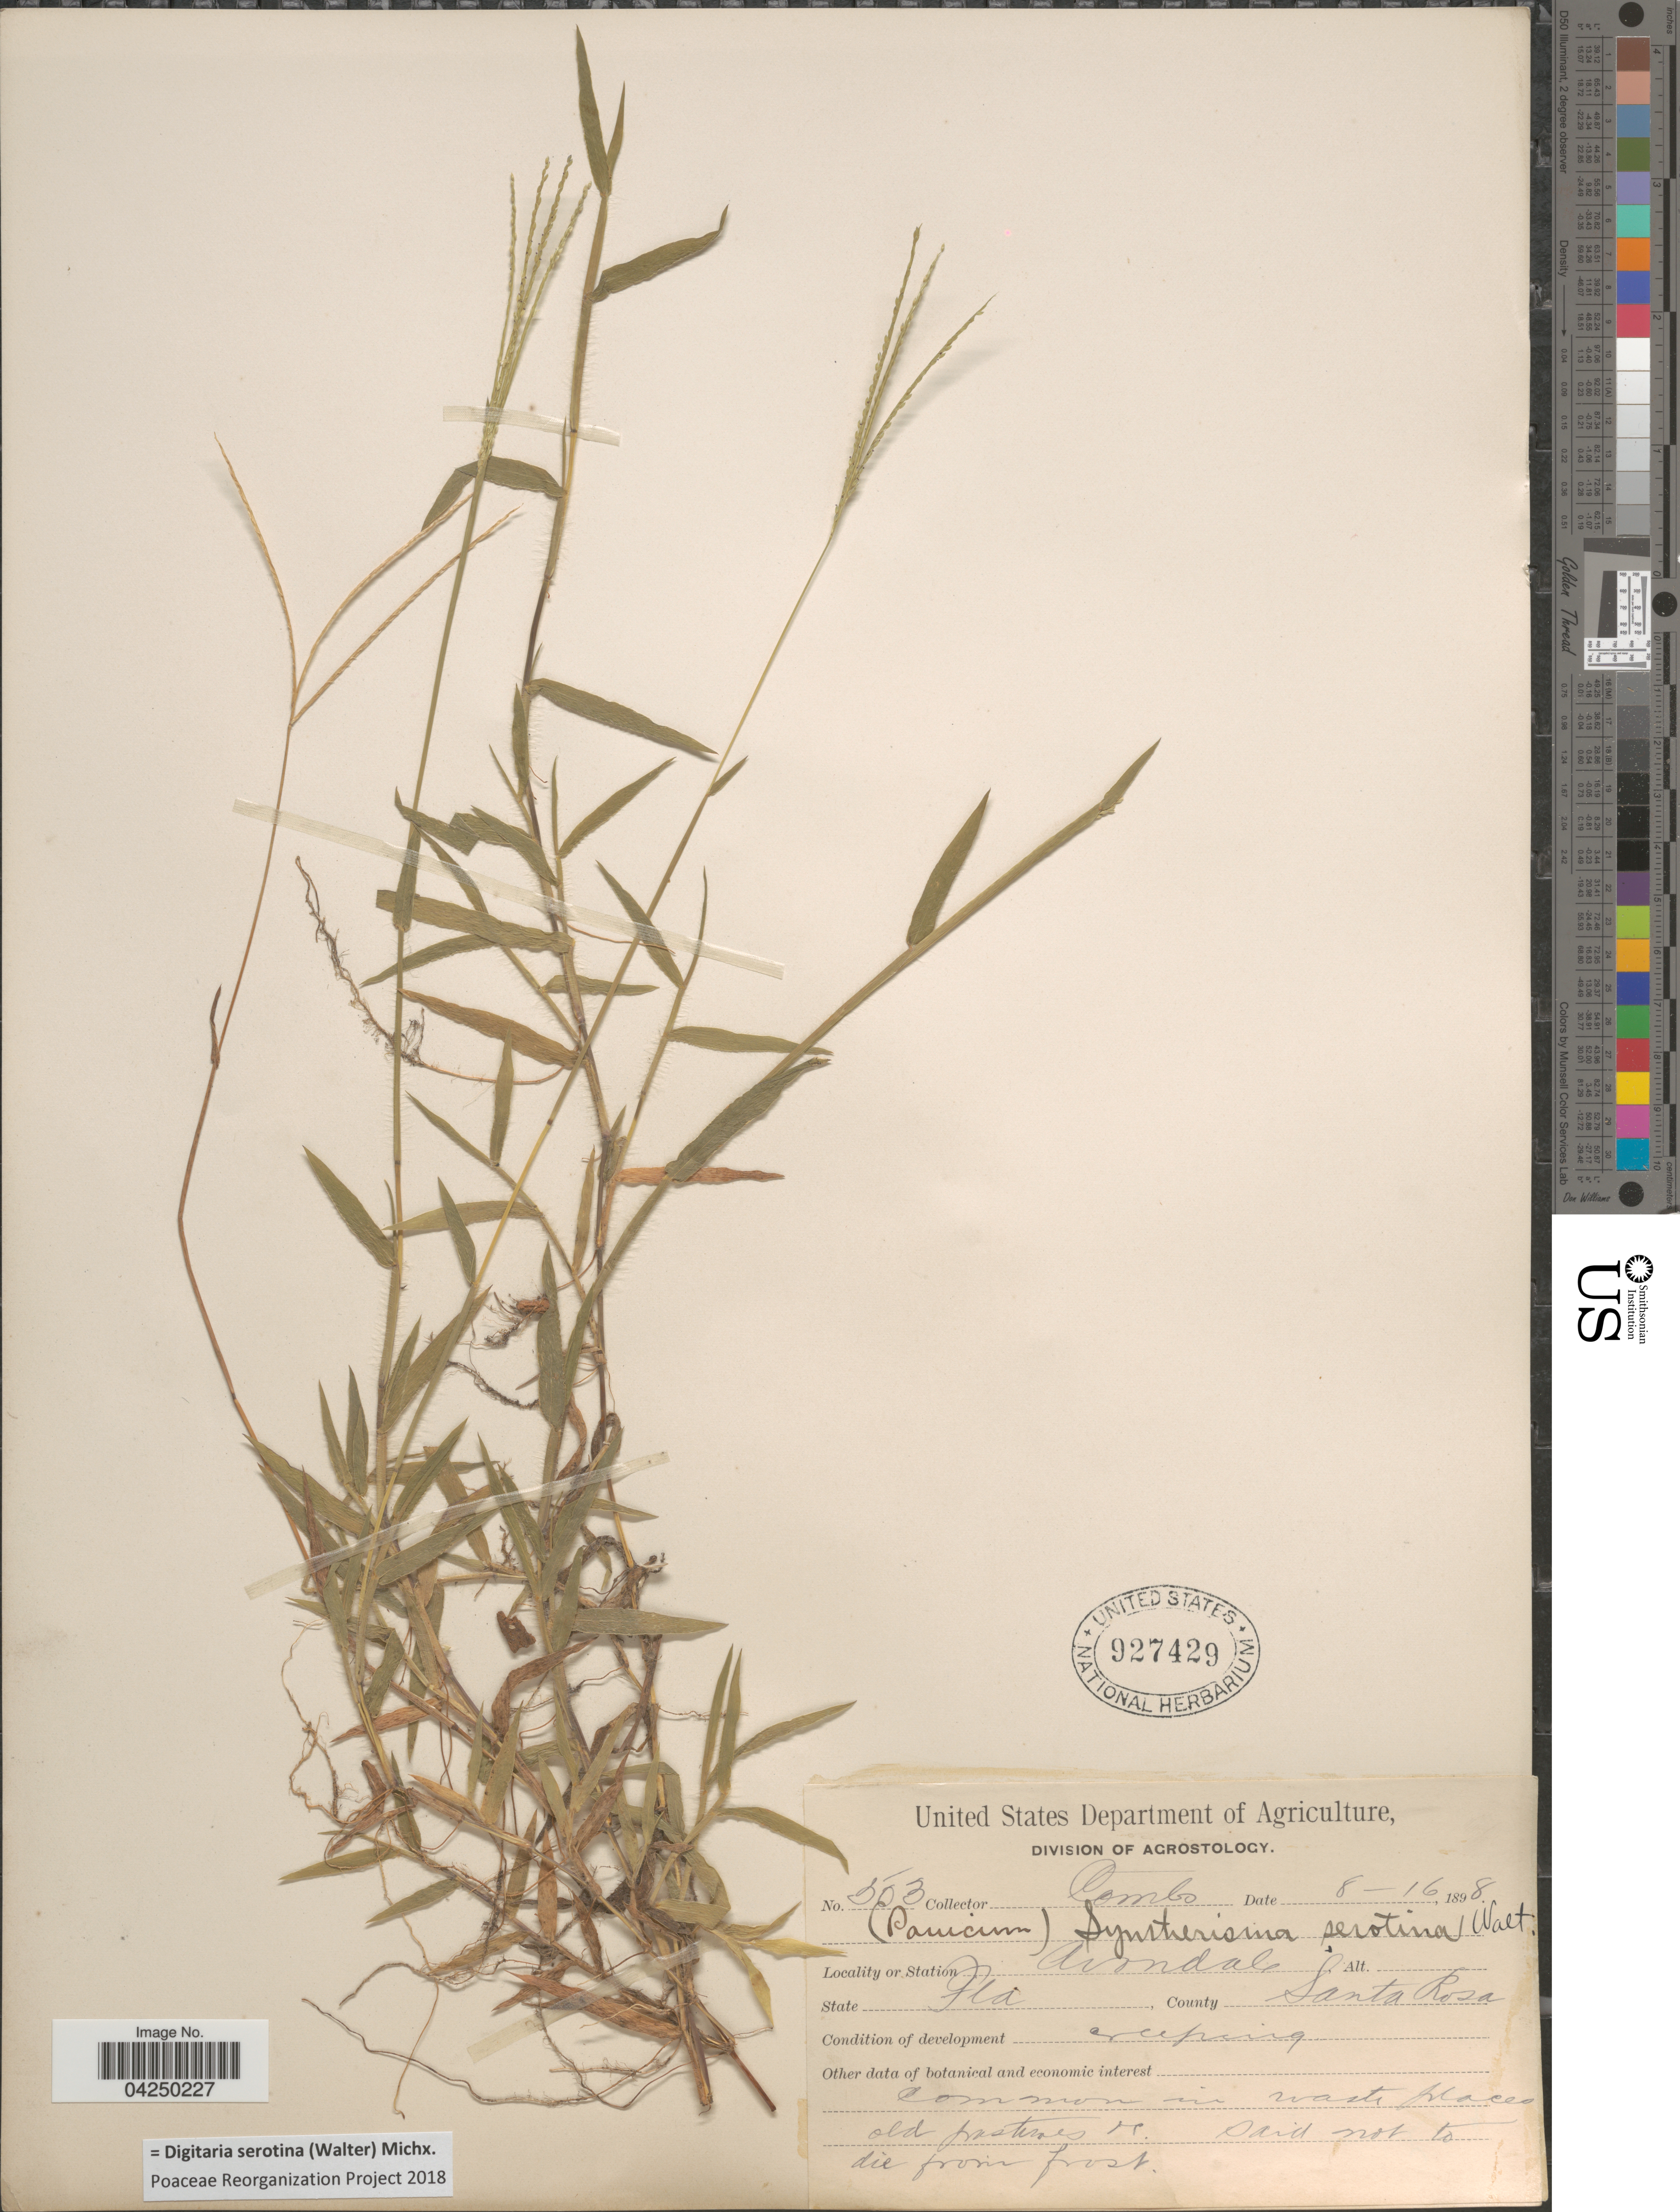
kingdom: Plantae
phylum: Tracheophyta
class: Liliopsida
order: Poales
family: Poaceae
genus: Digitaria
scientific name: Digitaria serotina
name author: (Walter) Michx.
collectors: -. Combs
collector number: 503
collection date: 1898-08-16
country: United States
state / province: Florida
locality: Avondale. County Santa Rosa. Creeping. Common in waste places old pastures.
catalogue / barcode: US 927429